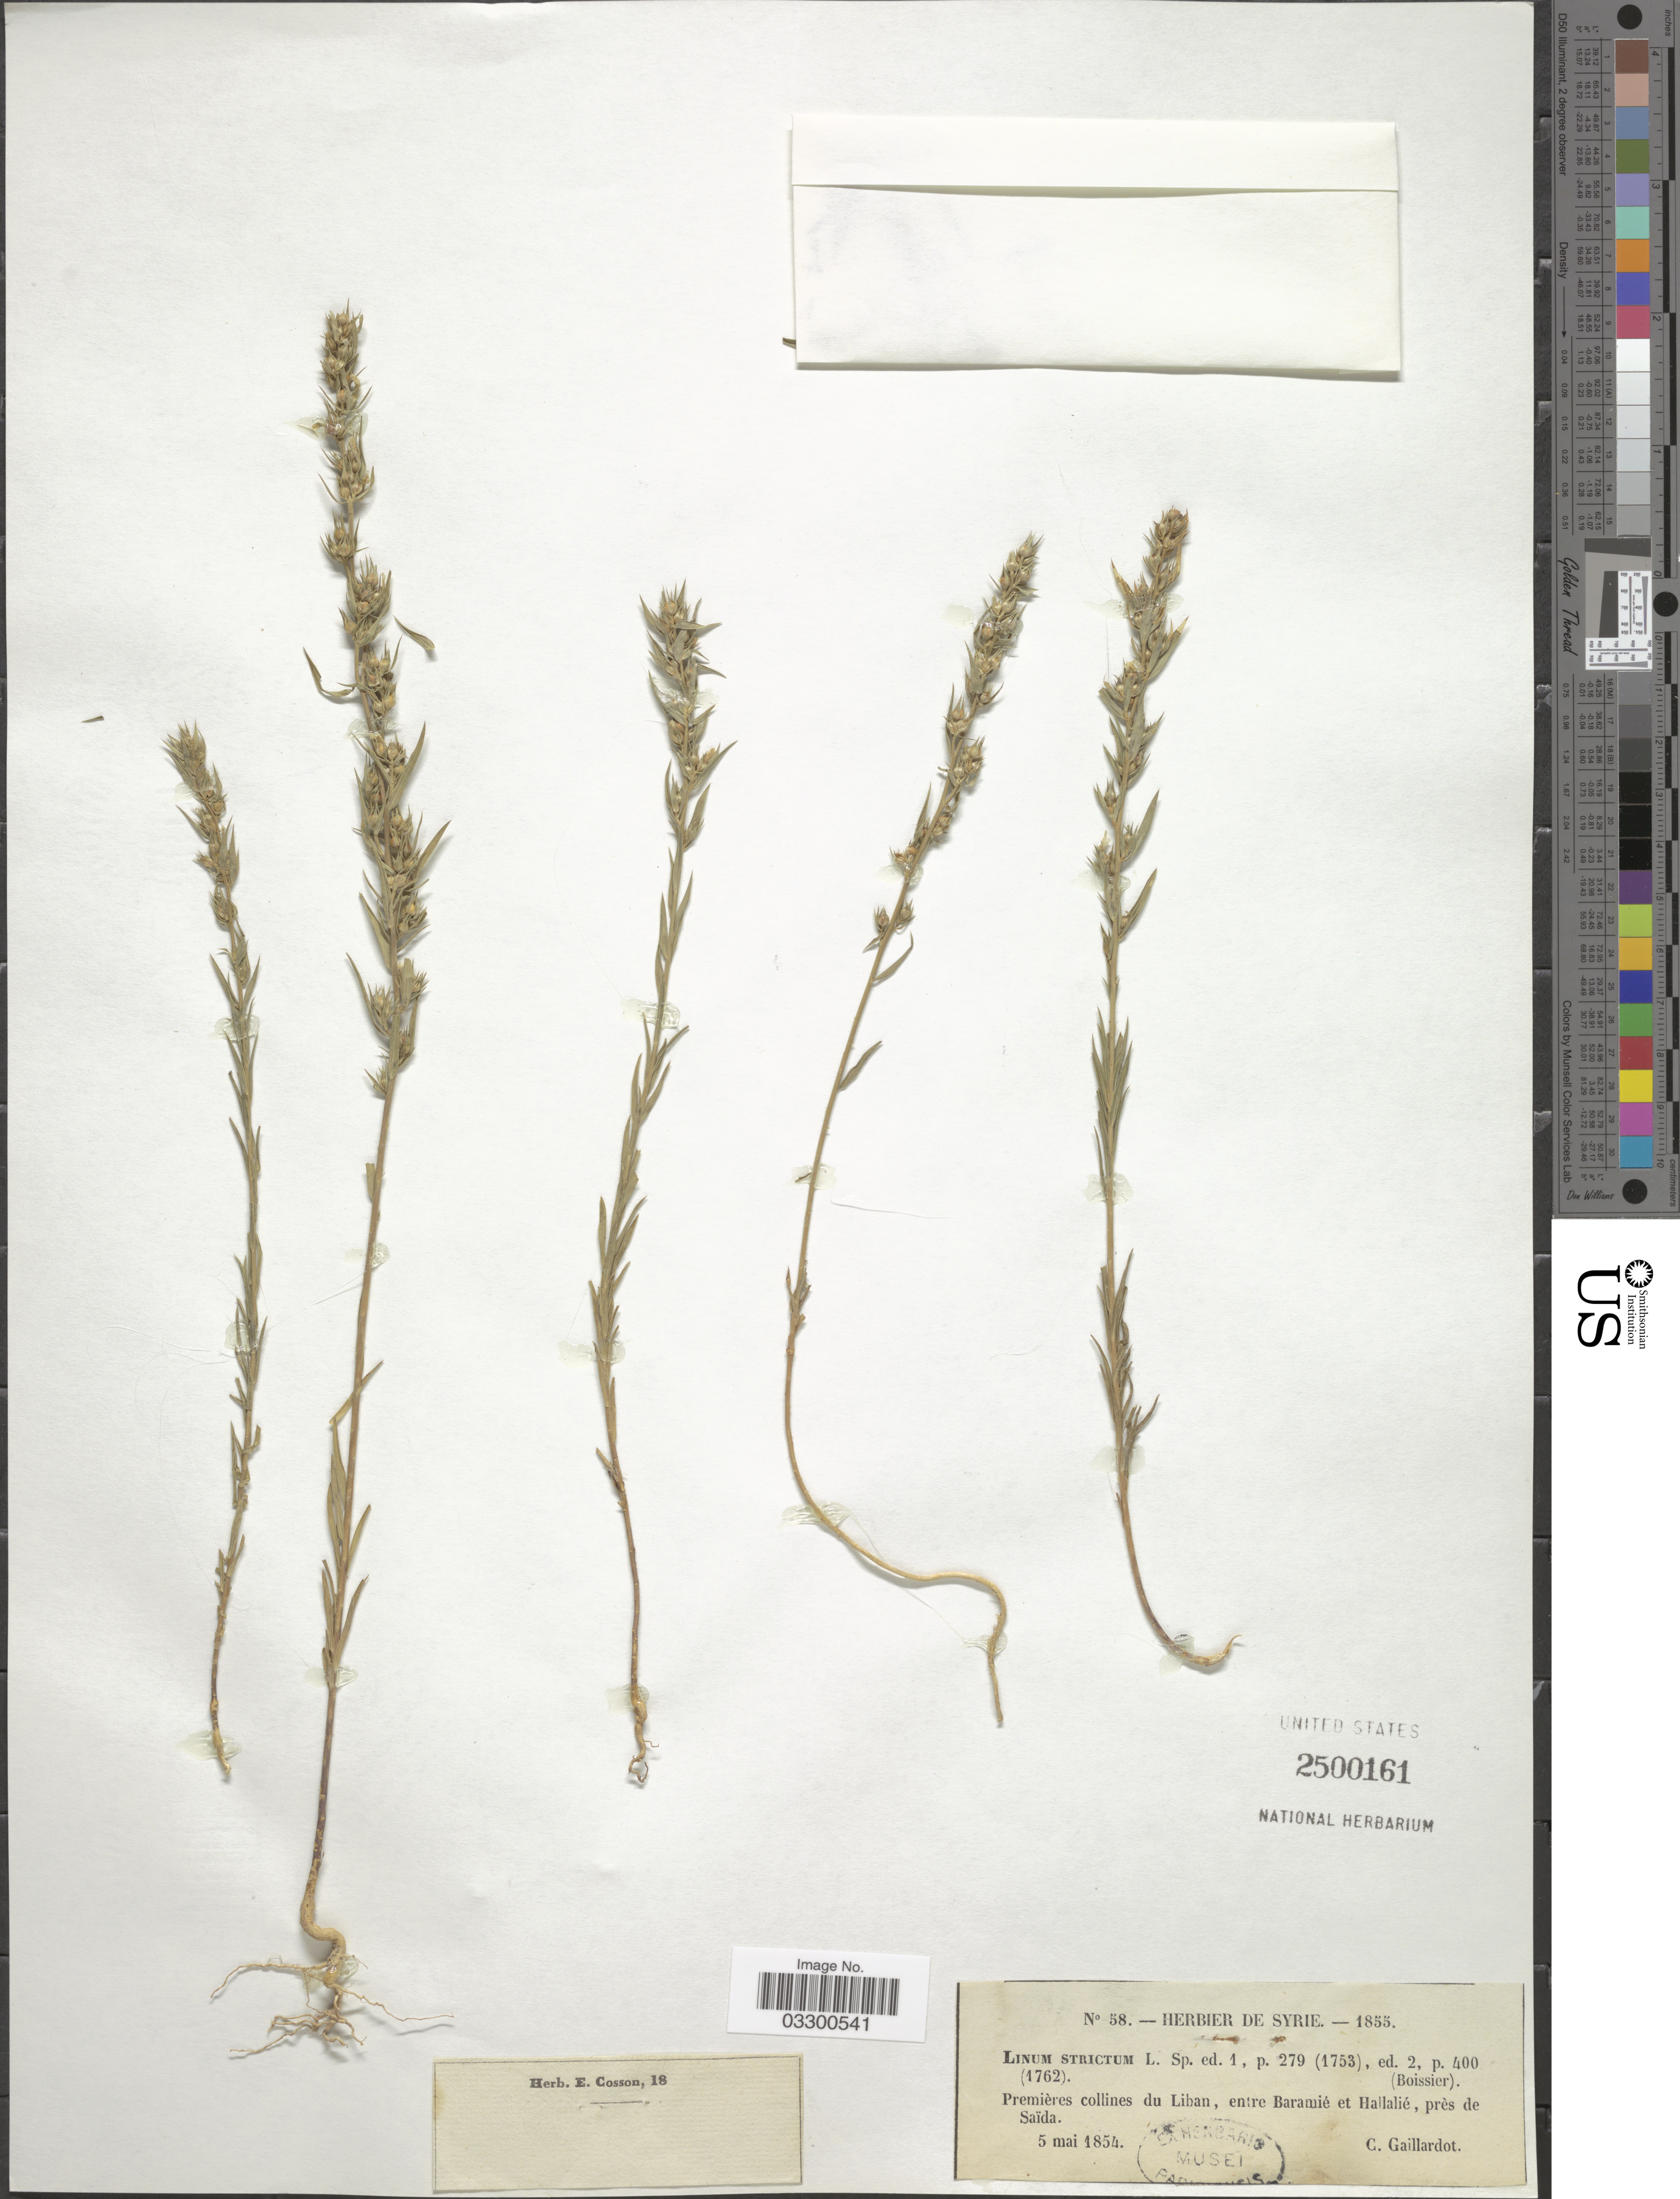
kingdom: Plantae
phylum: Tracheophyta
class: Magnoliopsida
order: Malpighiales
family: Linaceae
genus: Linum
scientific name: Linum strictum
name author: L.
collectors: C. Gaillardot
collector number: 58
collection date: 1854-05-05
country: Algeria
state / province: Saïda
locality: Premières collines du Liban, entre Baramié et Hallalié, près de Saïda.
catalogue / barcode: US 2500161